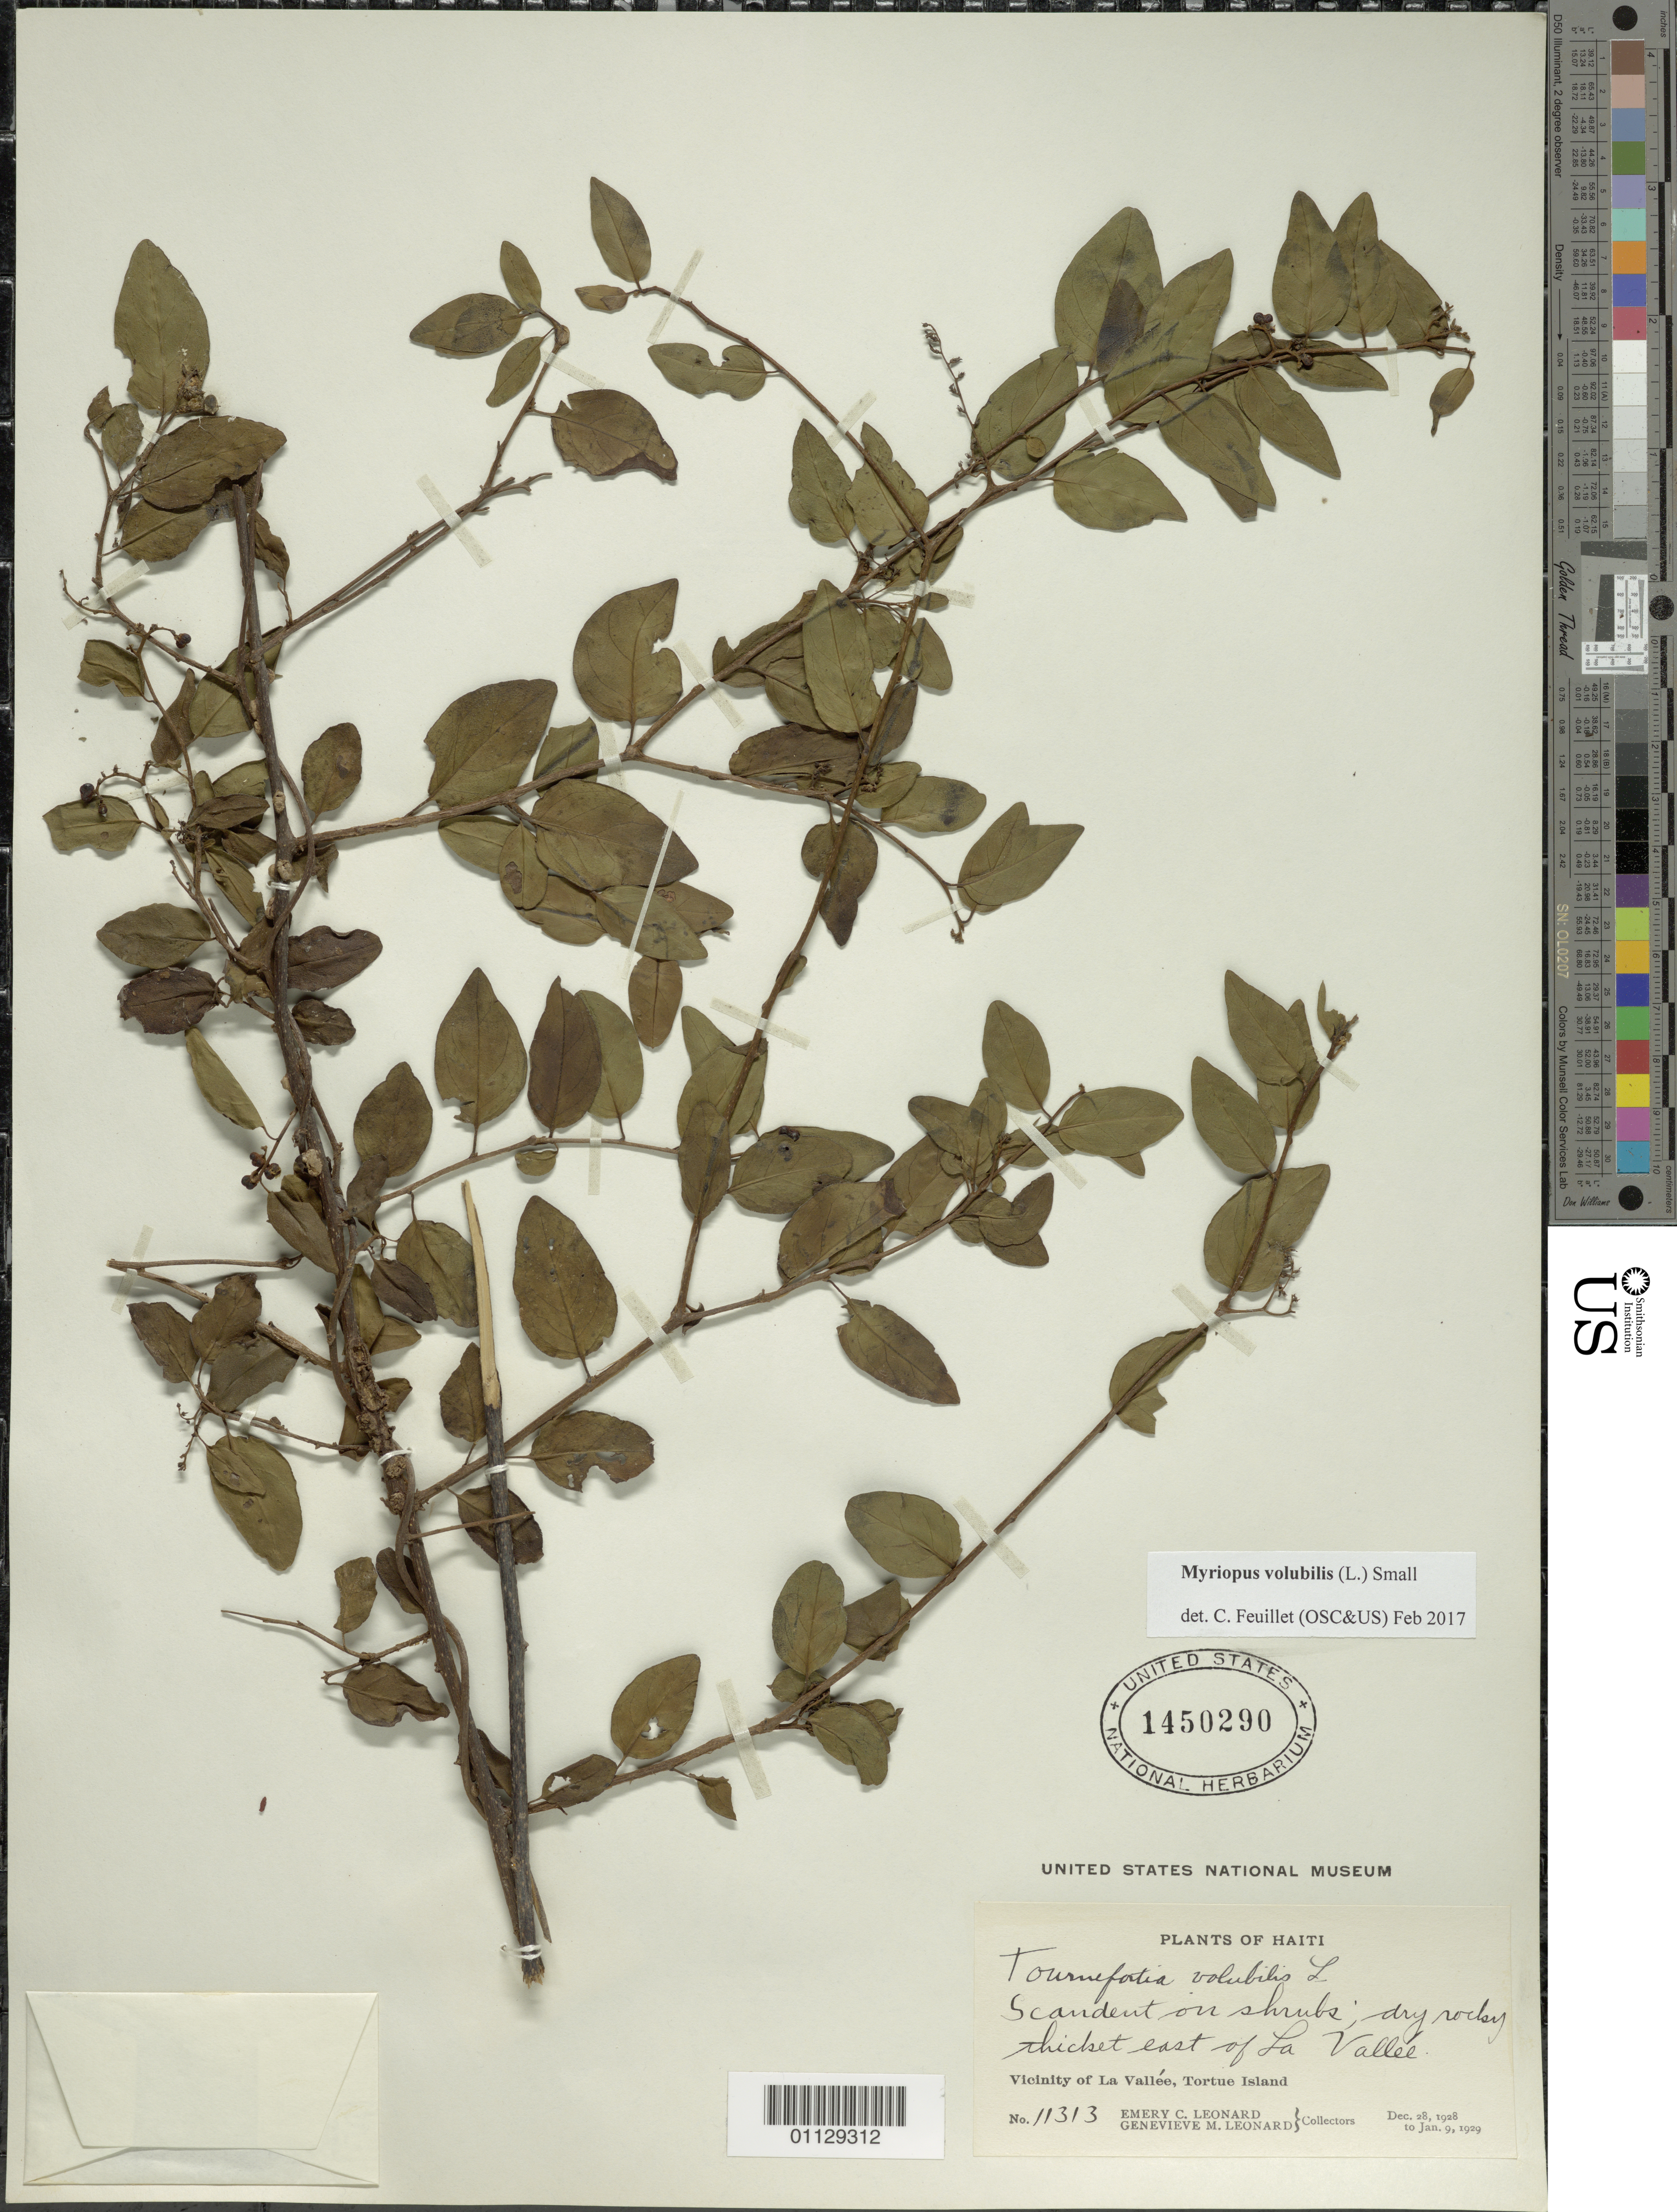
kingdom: Plantae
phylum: Tracheophyta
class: Magnoliopsida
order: Boraginales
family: Heliotropiaceae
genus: Myriopus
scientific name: Myriopus volubilis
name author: (L.) Small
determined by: Feuillet, C.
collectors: E. C. Leonard & G. M. Leonard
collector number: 11313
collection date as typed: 28 Dec 1928 to 09 Jan 1929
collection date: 1928-12-28/1929-01-09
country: Haiti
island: Hispaniola I.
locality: La Vallee, Tortue Island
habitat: Dry rocky thicket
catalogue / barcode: US 1450290